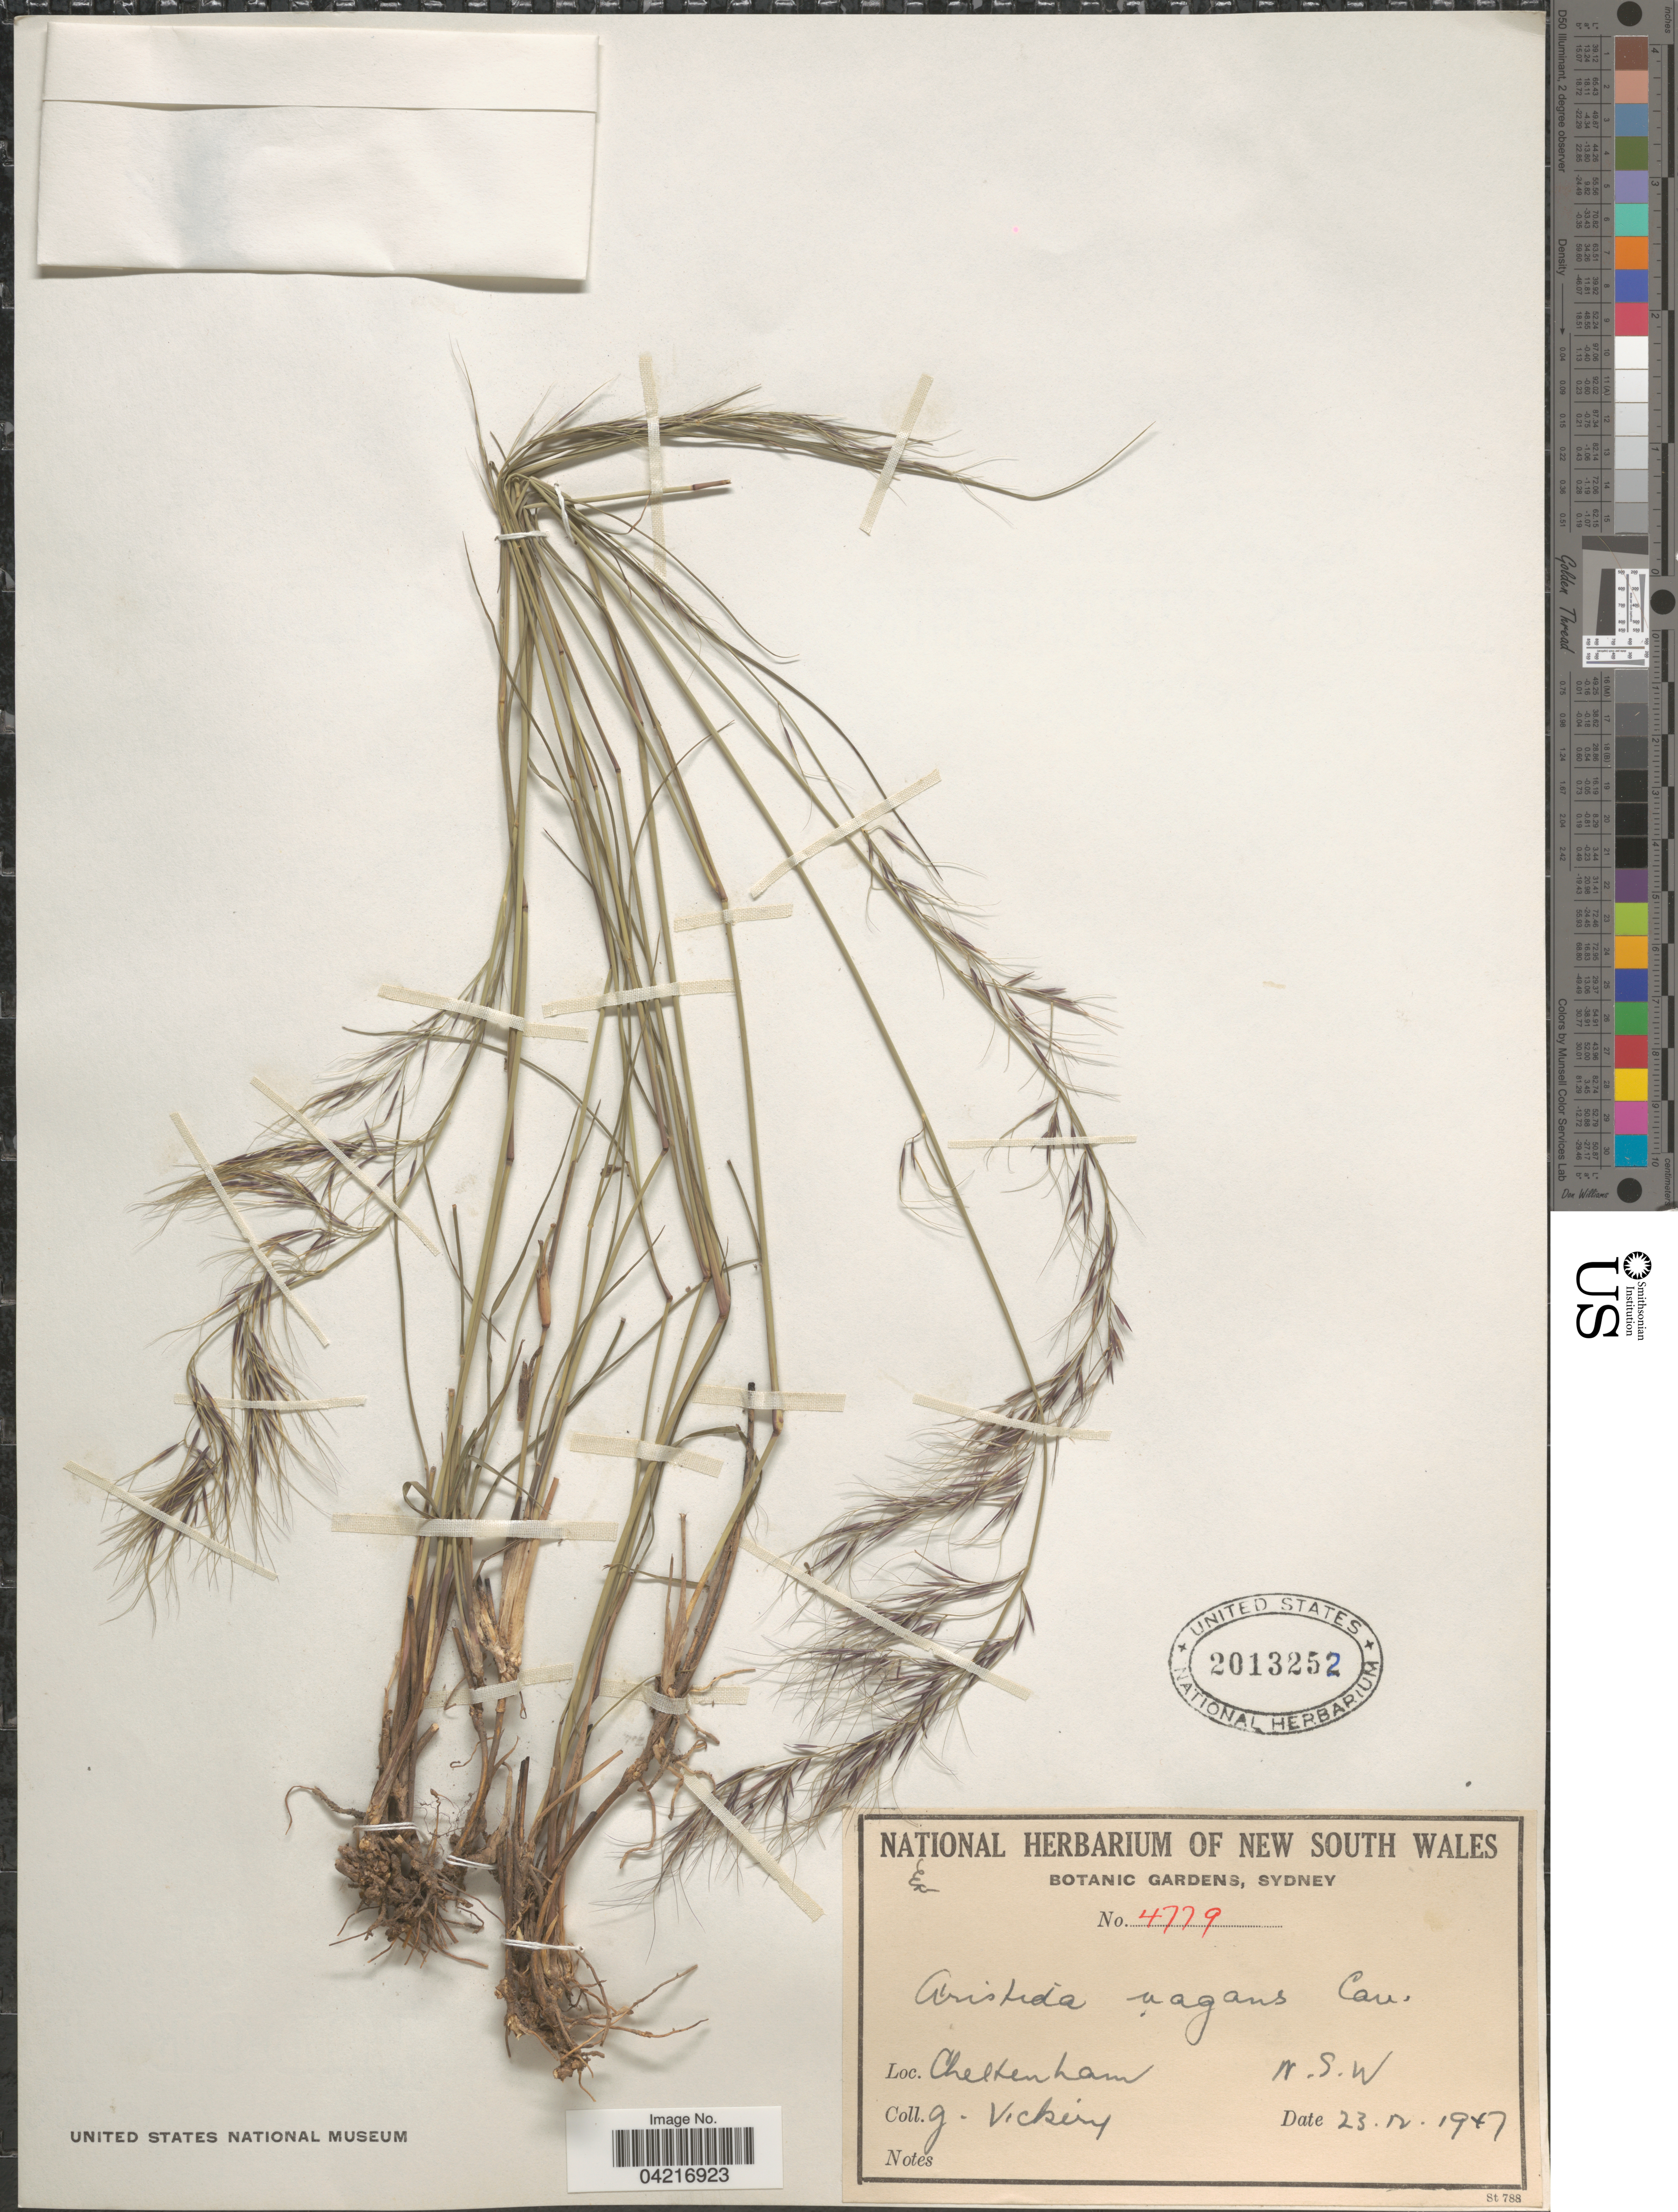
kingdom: Plantae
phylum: Tracheophyta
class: Liliopsida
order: Poales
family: Poaceae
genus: Aristida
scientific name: Aristida vagans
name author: Cav.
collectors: J. Vickery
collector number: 4779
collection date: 1947-04-23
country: Australia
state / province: New South Wales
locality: Cheltenham.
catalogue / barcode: US 2013252